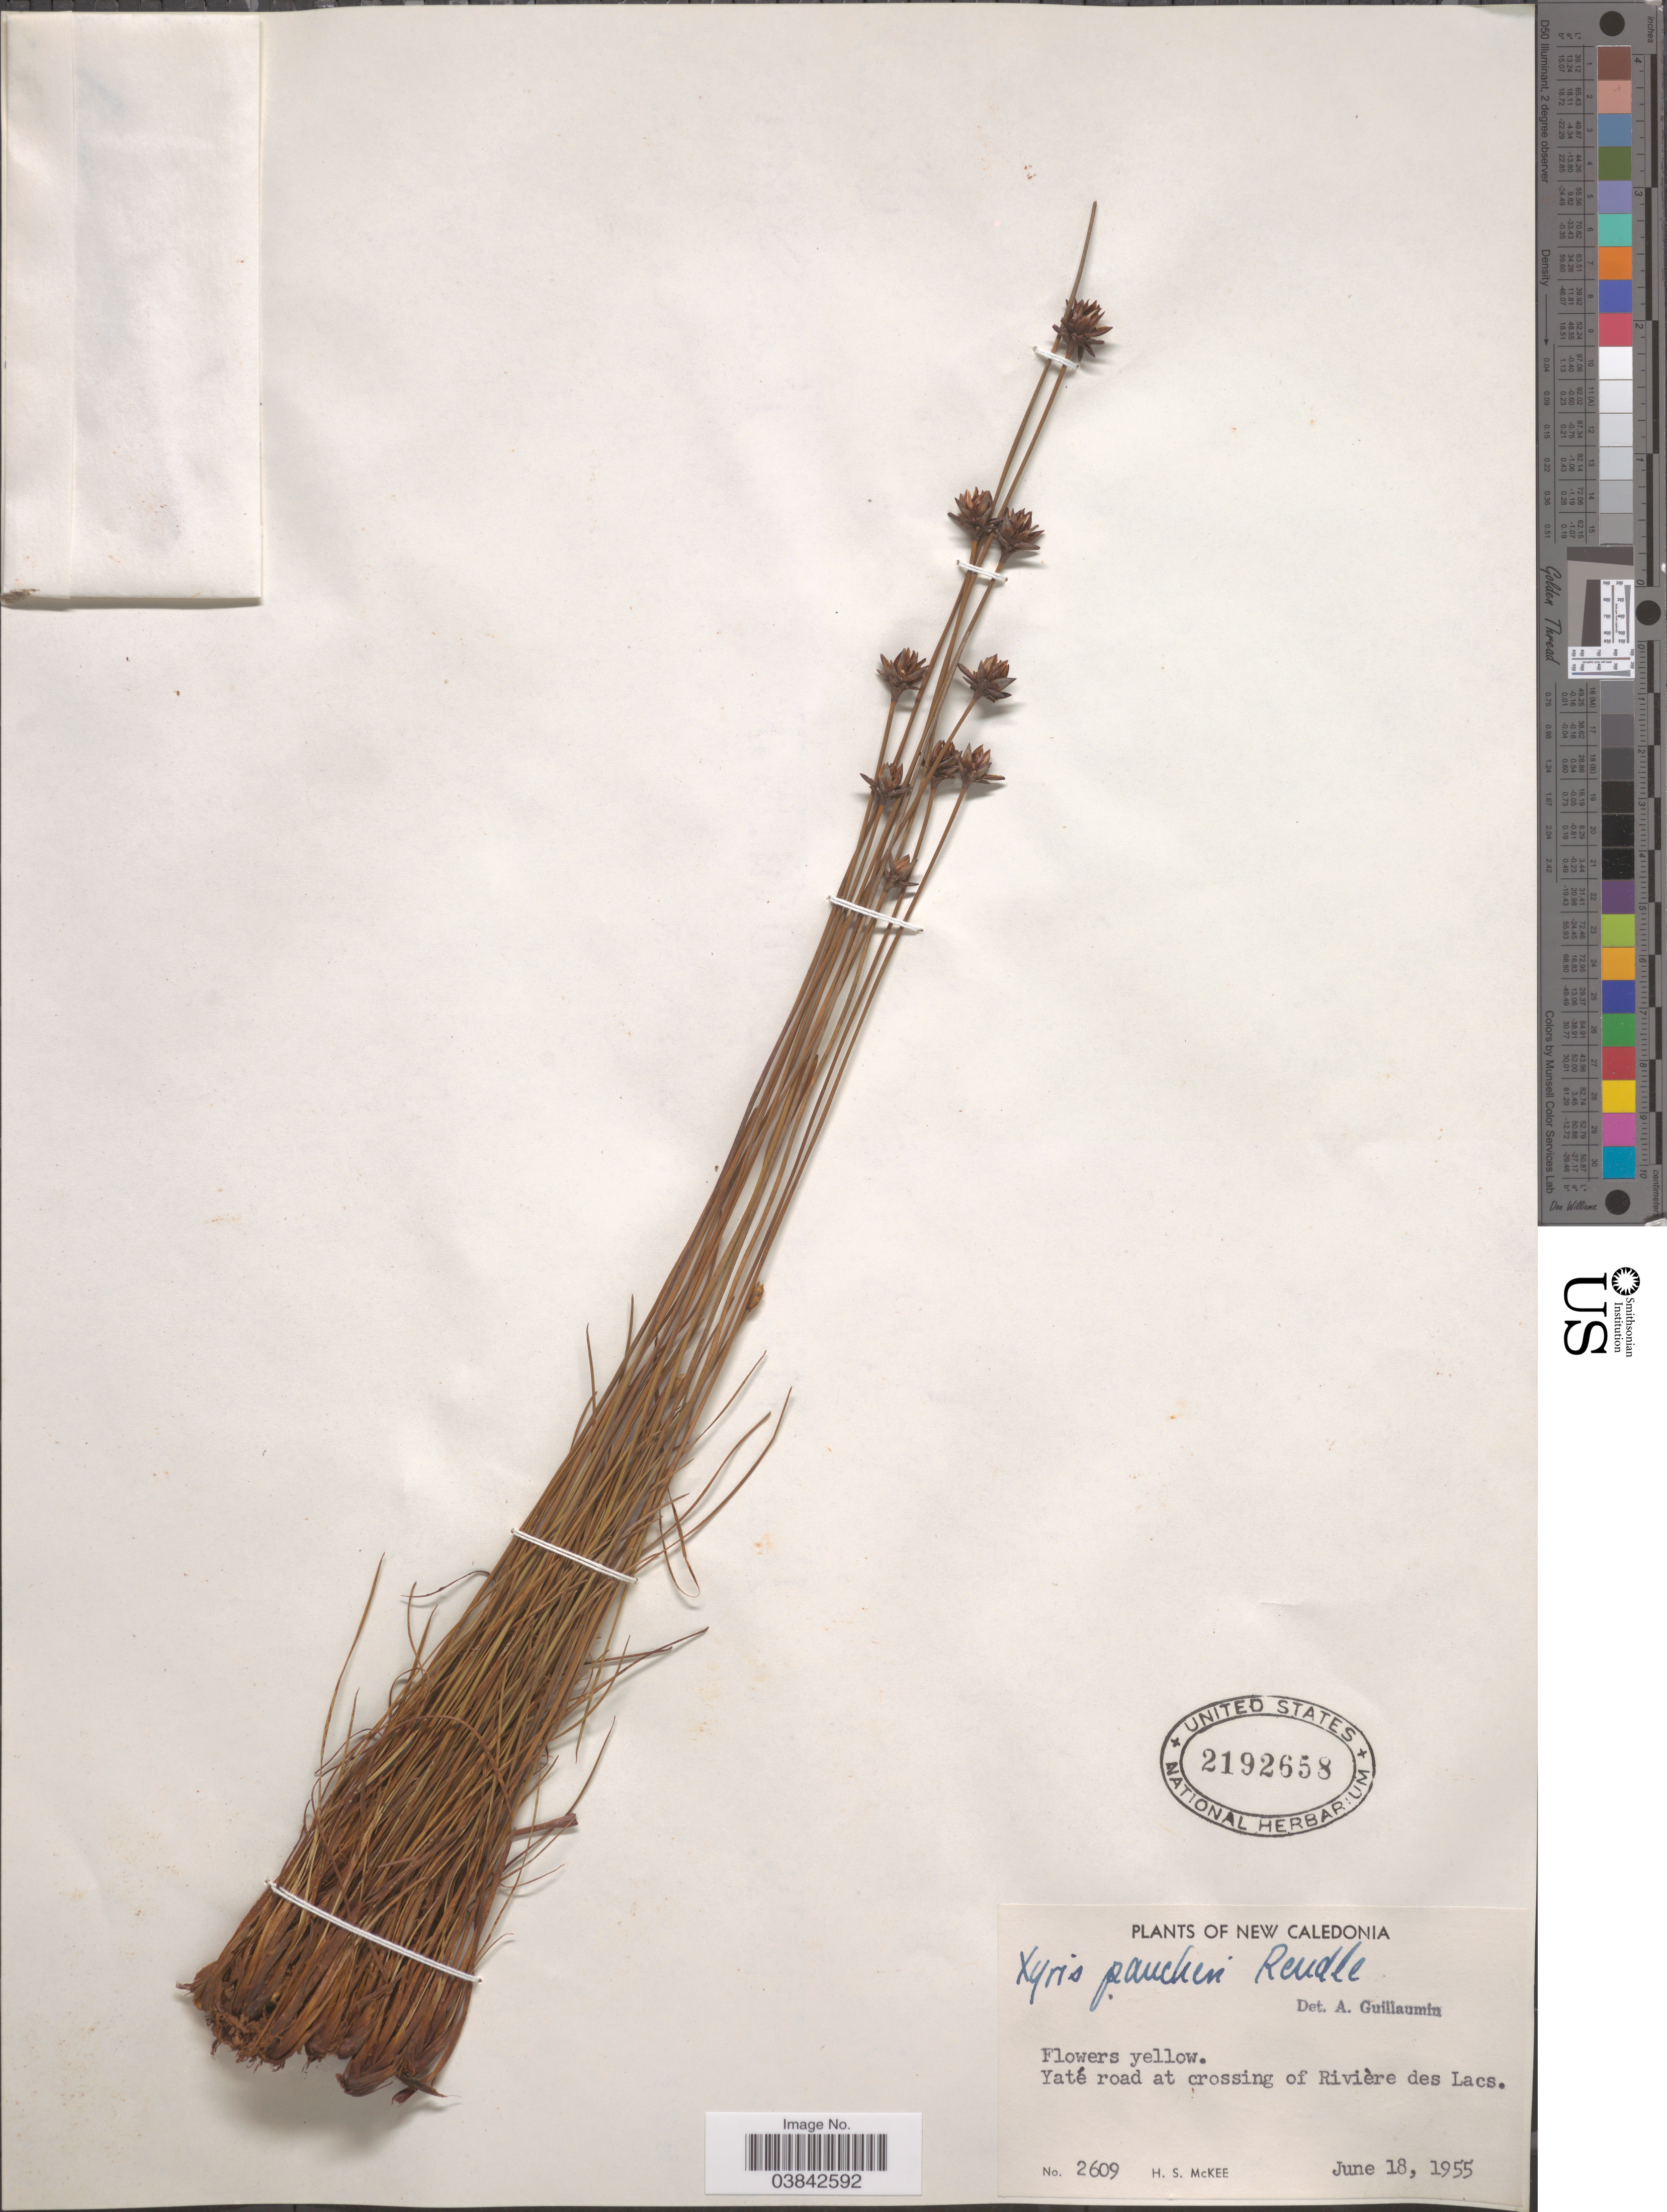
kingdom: Plantae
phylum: Tracheophyta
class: Liliopsida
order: Poales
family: Xyridaceae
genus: Xyris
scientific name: Xyris pancheri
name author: Rendle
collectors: H. S. McKee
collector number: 2609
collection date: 1955-06-18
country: New Caledonia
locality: Yaté road at crossing of Rivière des Lacs.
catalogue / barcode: US 2192658